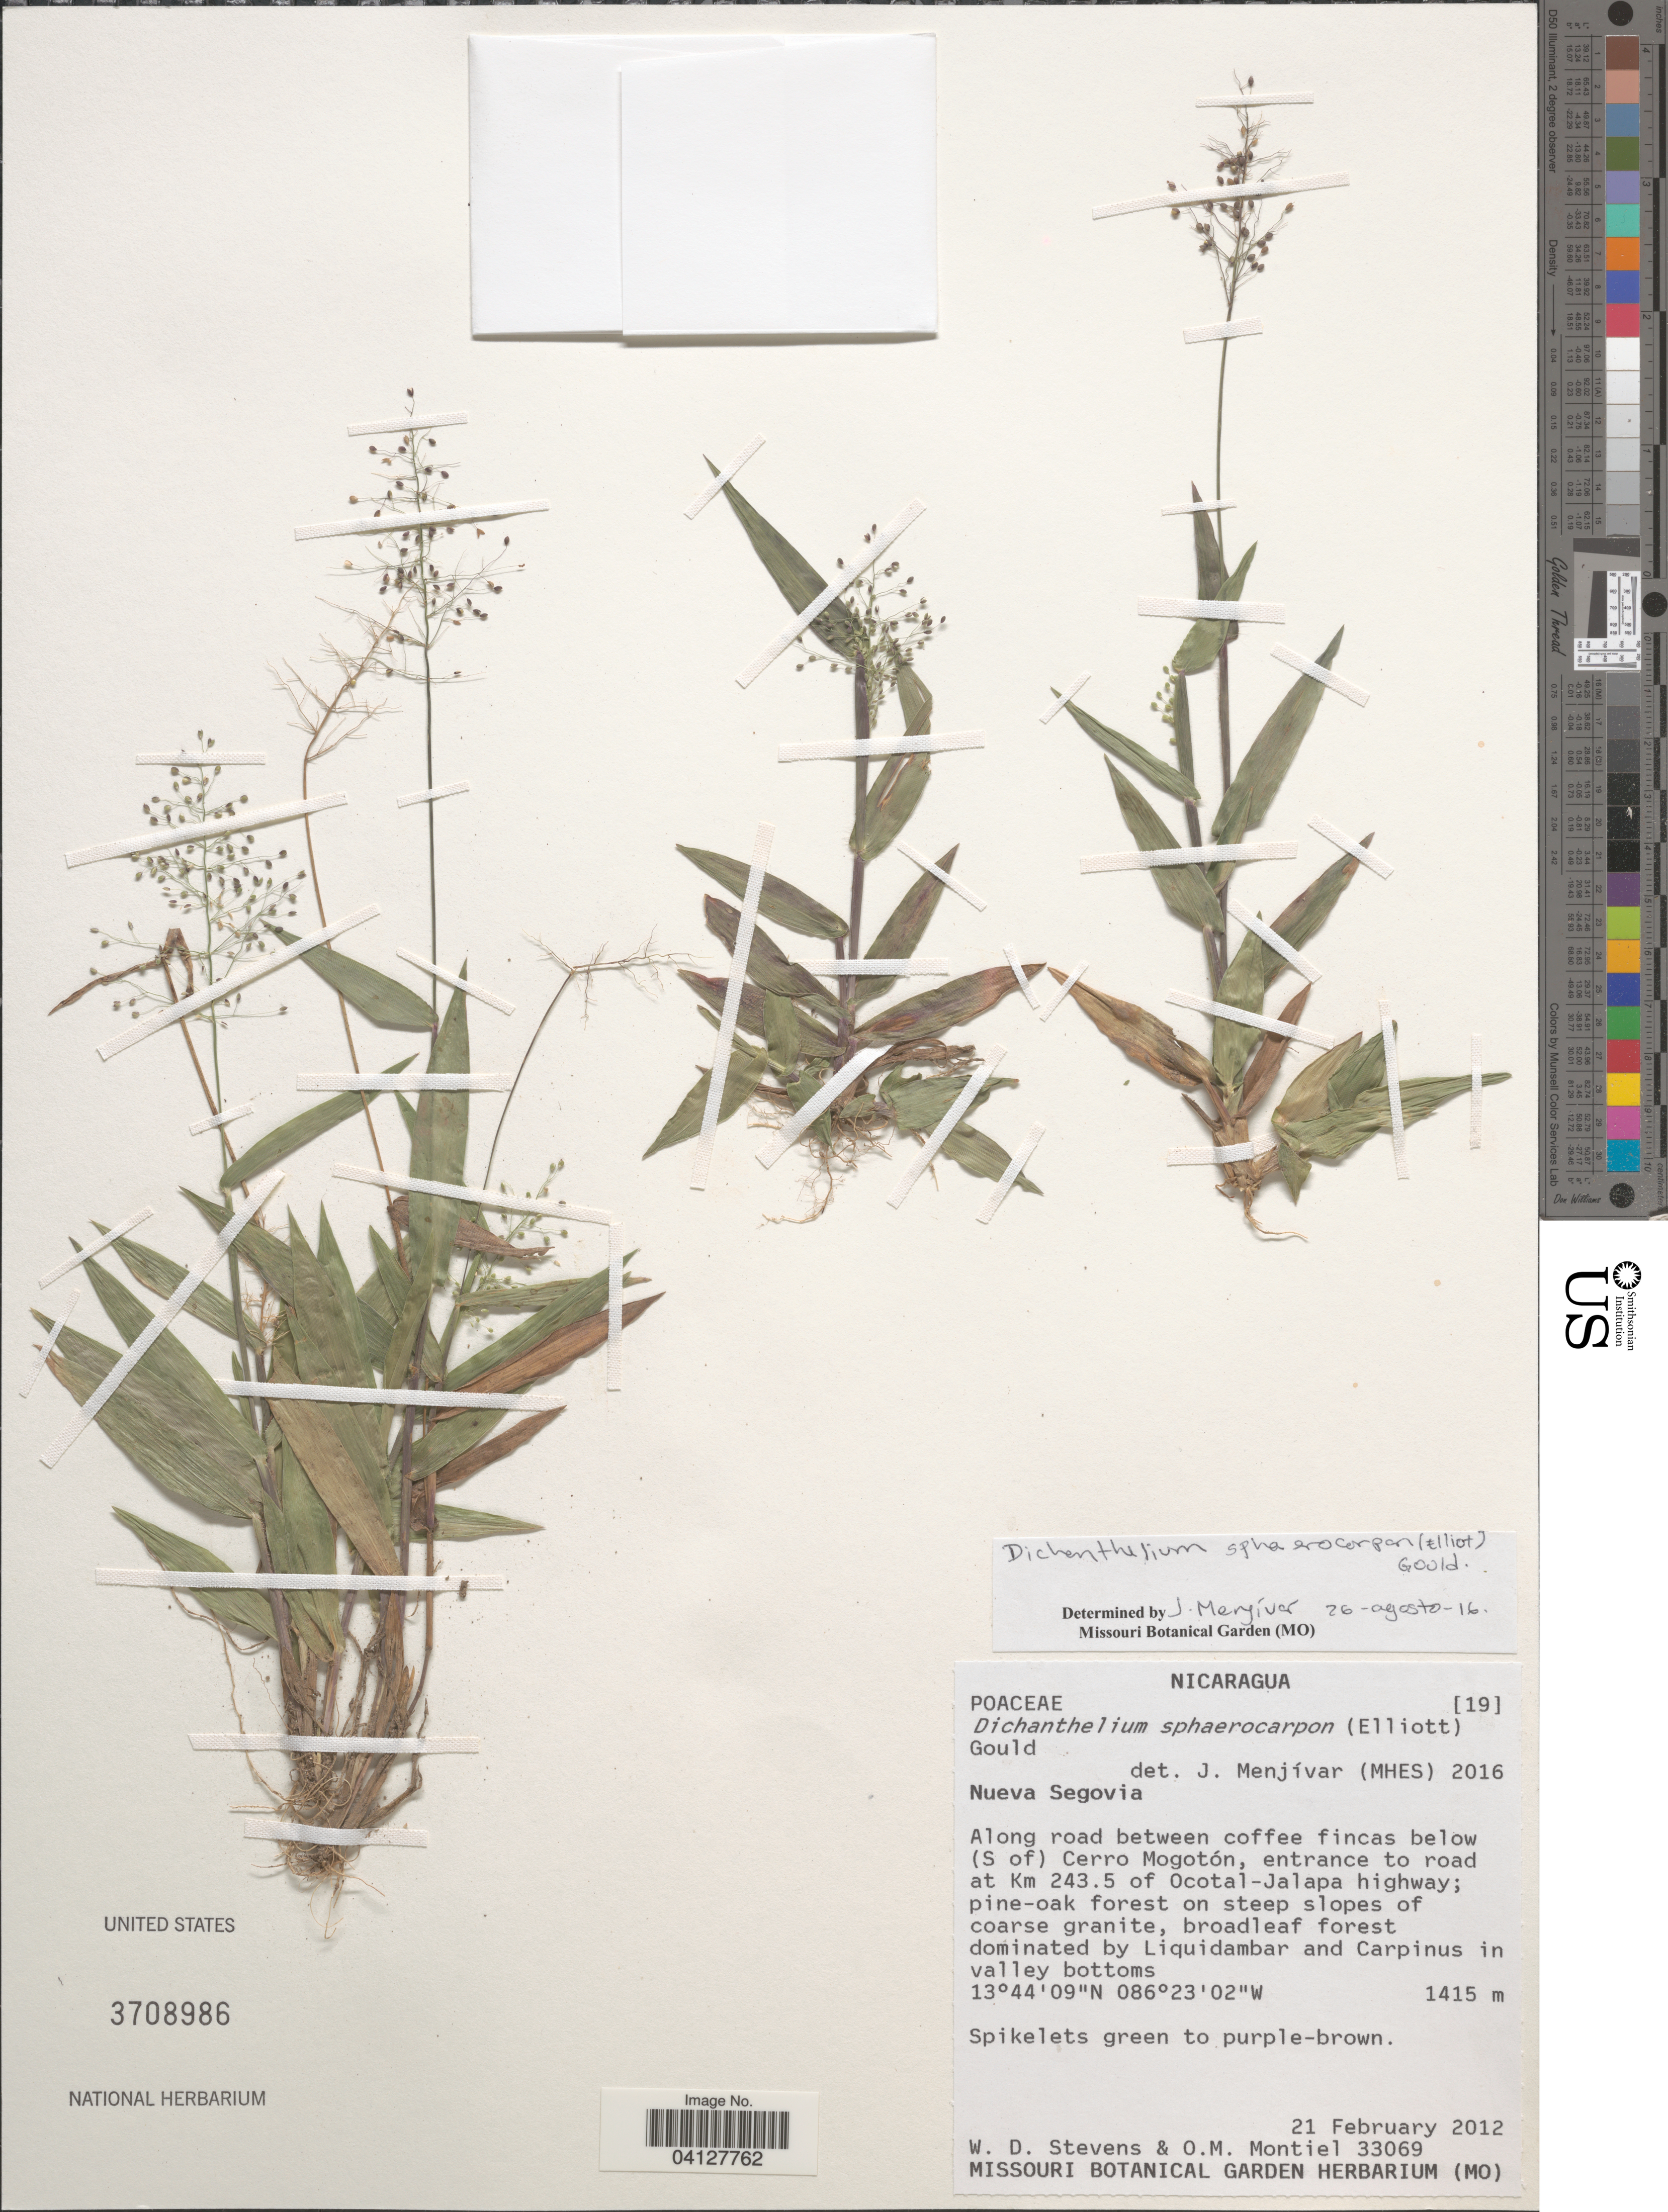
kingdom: Plantae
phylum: Tracheophyta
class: Liliopsida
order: Poales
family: Poaceae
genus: Dichanthelium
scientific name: Dichanthelium sphaerocarpon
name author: (Elliott) Gould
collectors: W. D. Stevens & O. Montiel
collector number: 33069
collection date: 2012-02-21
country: Nicaragua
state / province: Nueva Segovia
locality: Along road between coffee fincas below (S of) Cerro Mogotón, entrance to road at Km 243.5 of Ocotal-Jalapa highway.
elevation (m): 1415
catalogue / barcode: US 3708986